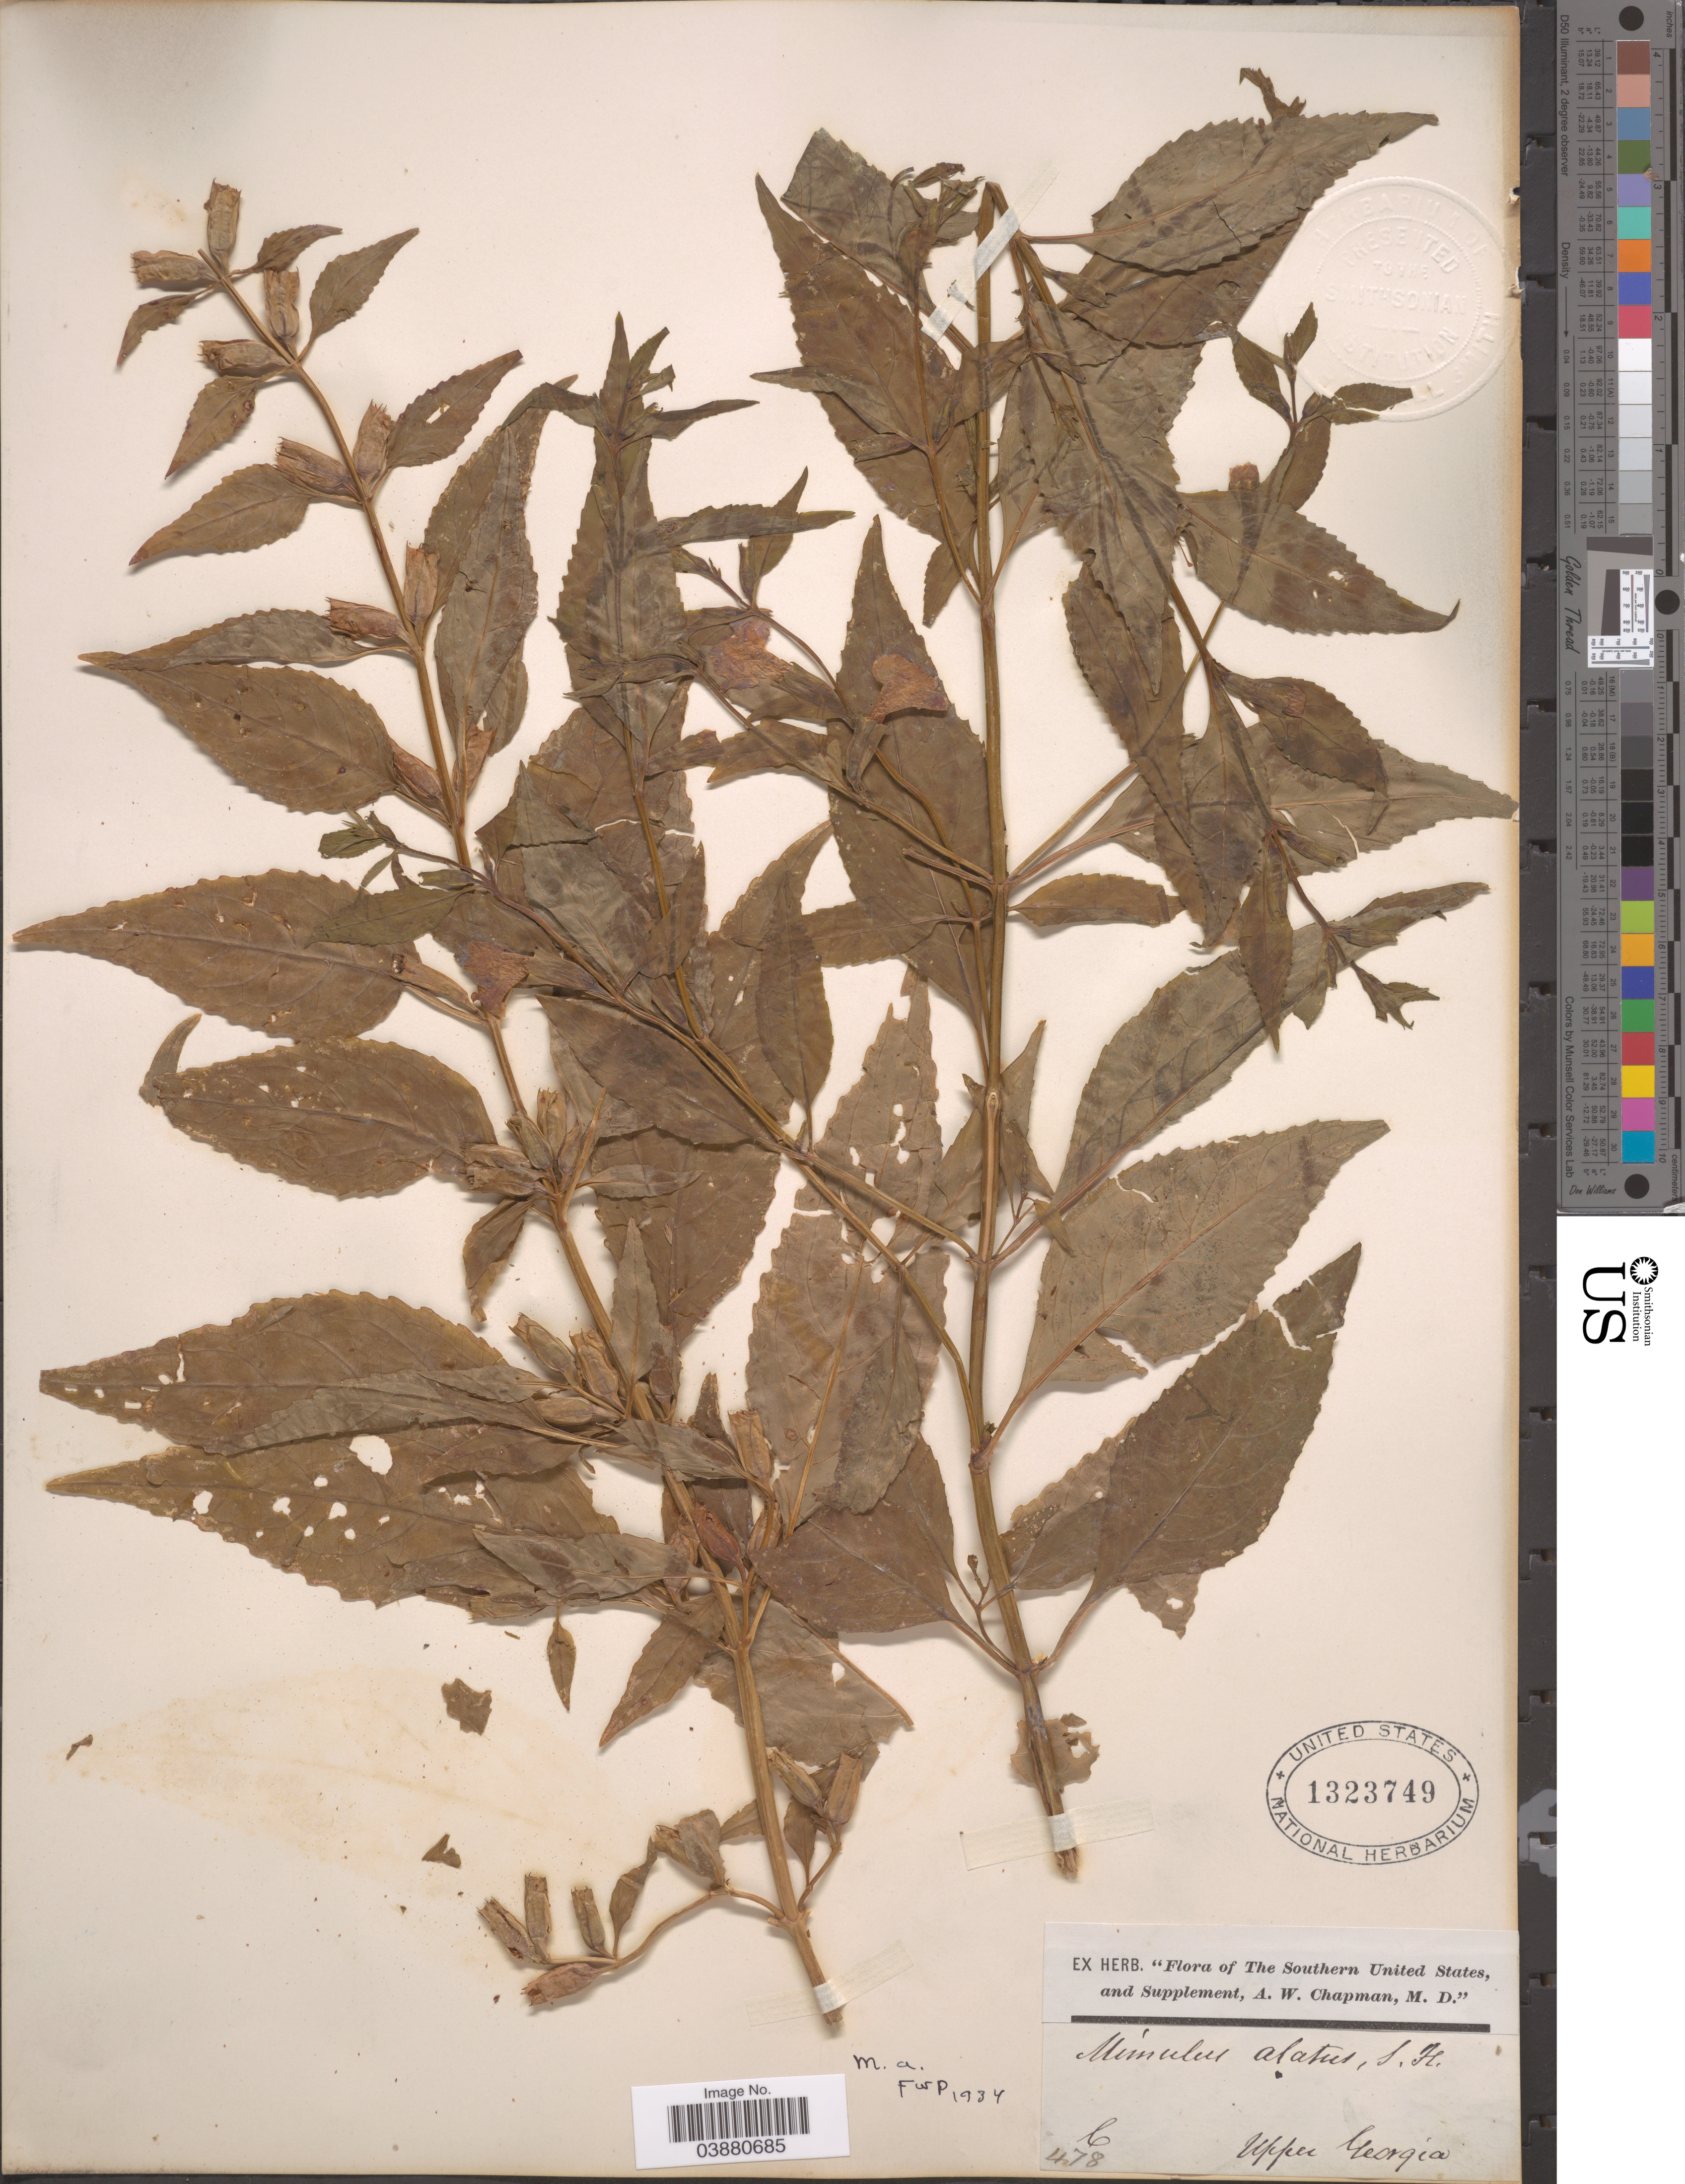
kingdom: Plantae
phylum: Tracheophyta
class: Magnoliopsida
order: Lamiales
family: Phrymaceae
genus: Mimulus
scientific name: Mimulus alatus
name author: Aiton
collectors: A. W. Chapman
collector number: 478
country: United States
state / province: Georgia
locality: The Southern United States. Upper Georgia.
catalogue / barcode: US 1323749